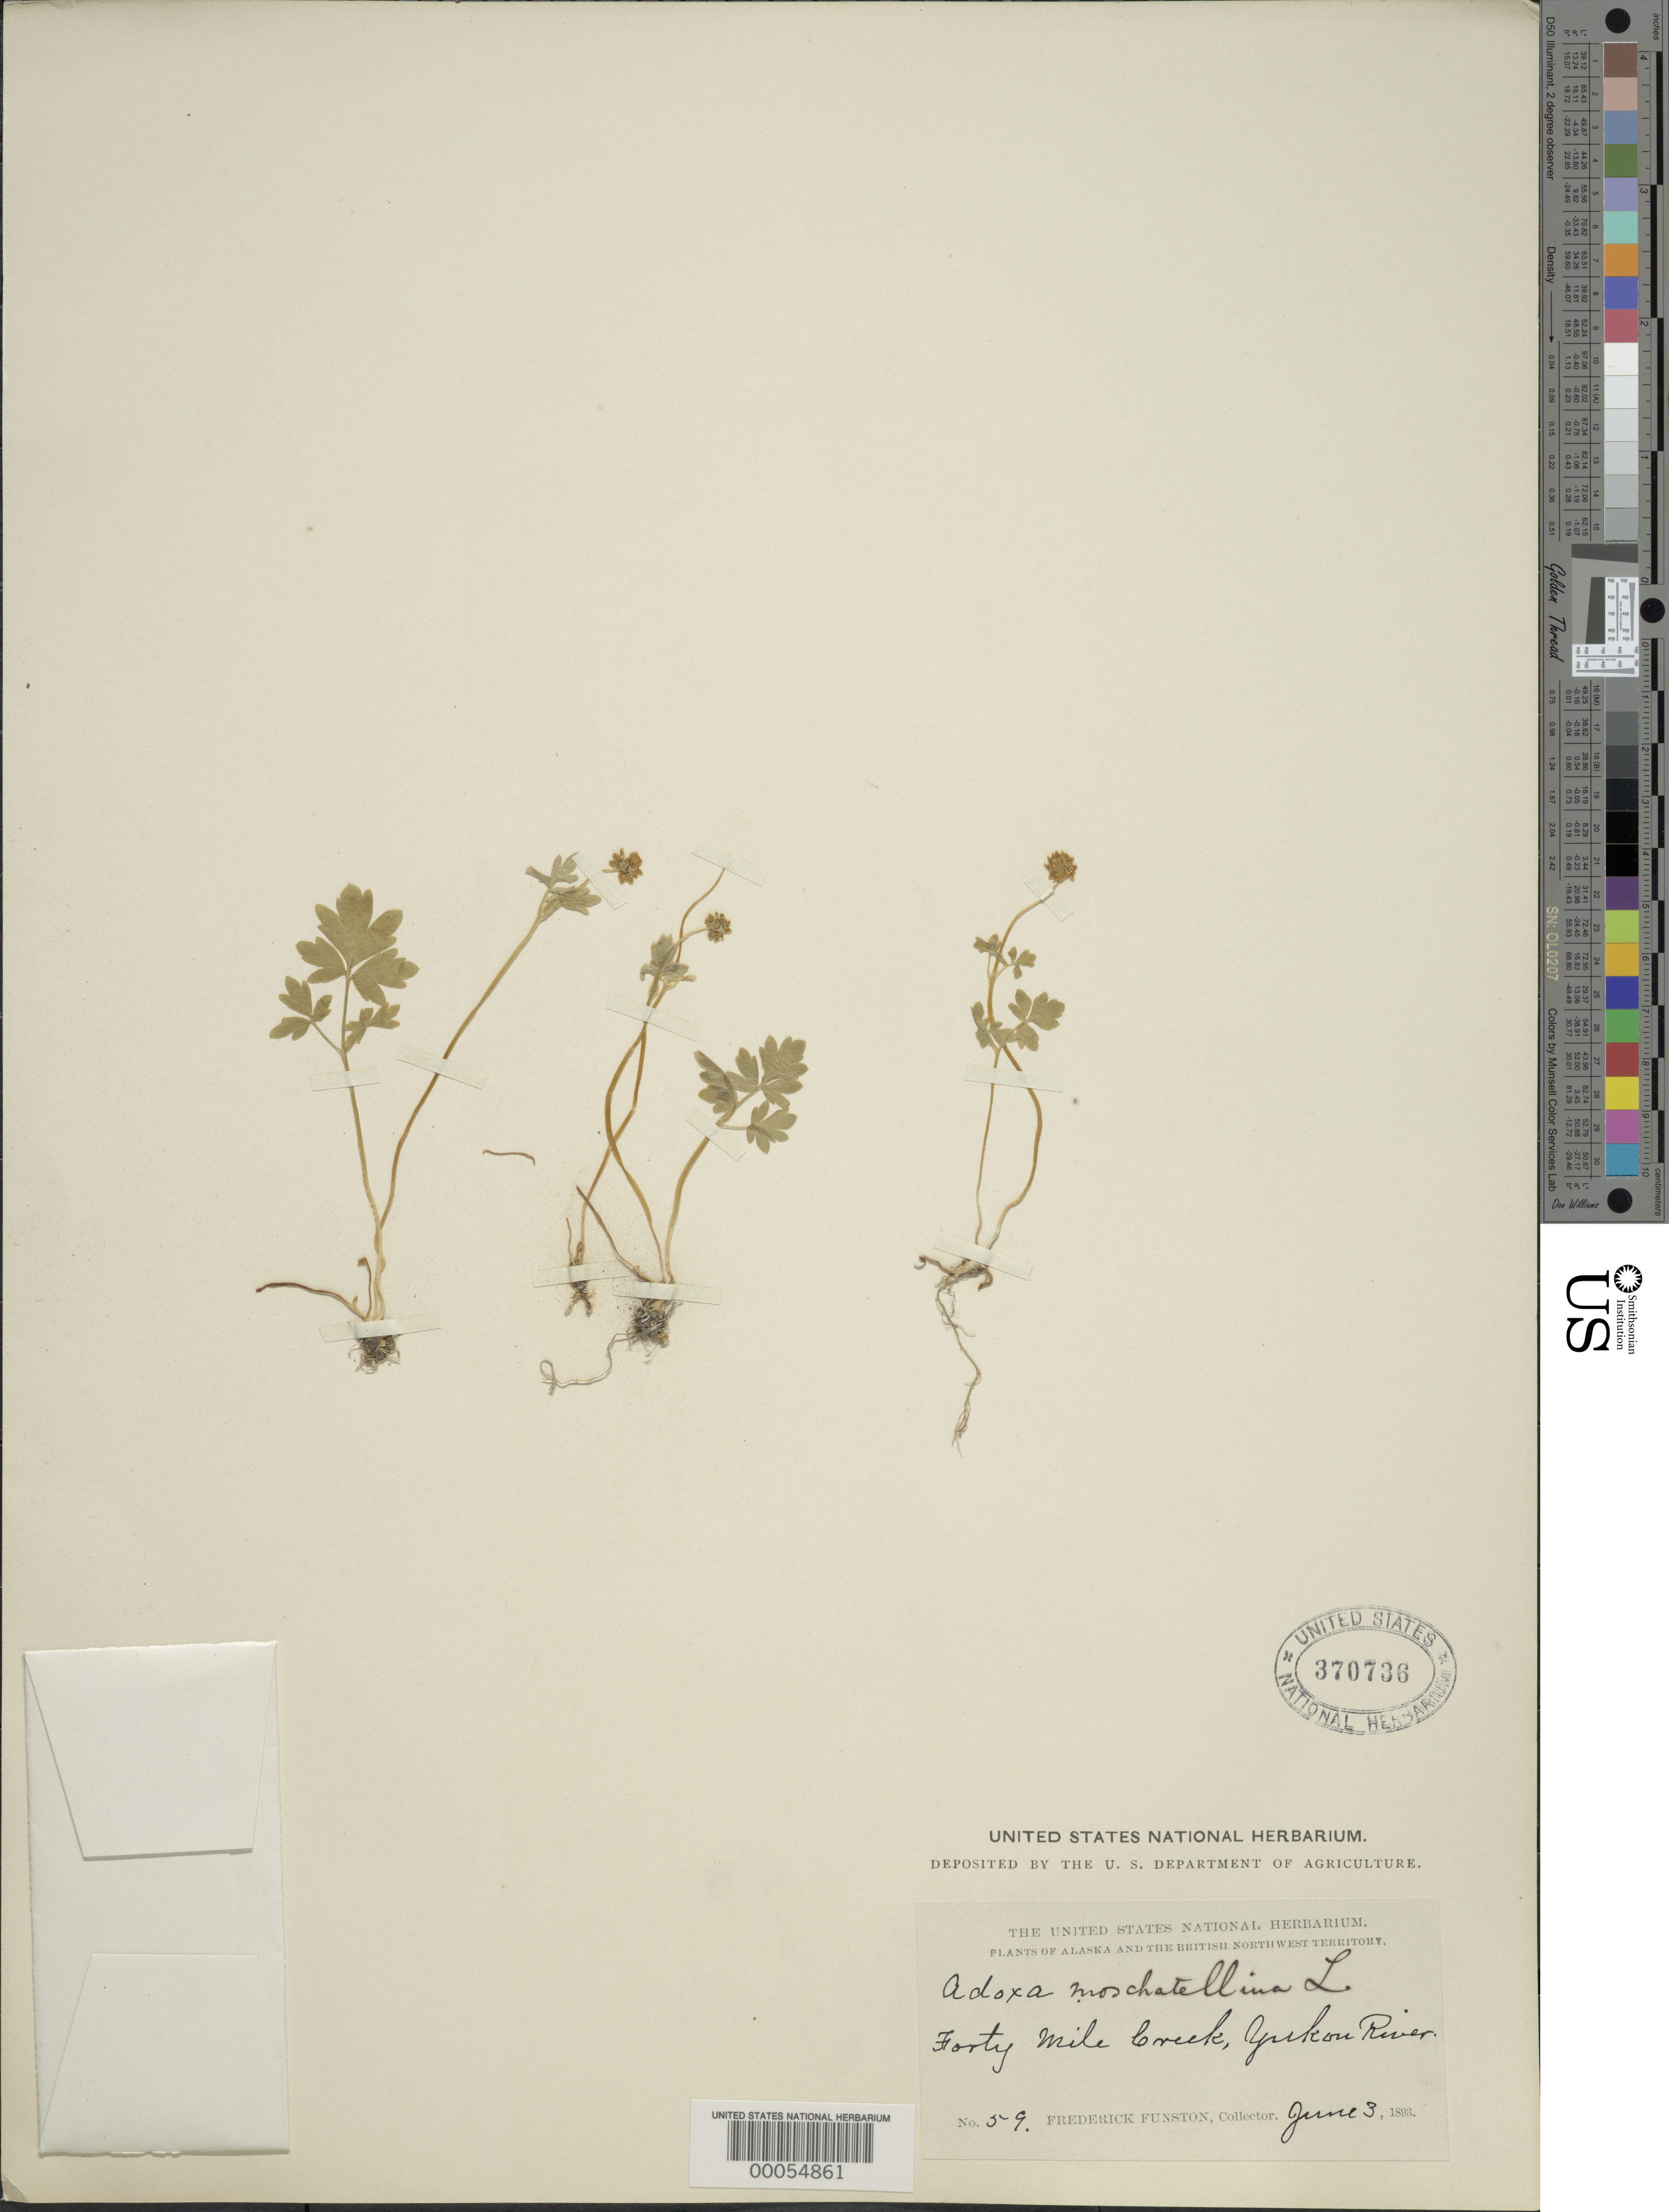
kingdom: Plantae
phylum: Tracheophyta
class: Magnoliopsida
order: Dipsacales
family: Viburnaceae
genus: Adoxa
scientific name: Adoxa moschatellina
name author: L.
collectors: F. Funston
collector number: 59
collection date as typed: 03 Jun 1893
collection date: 1893-06-03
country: United States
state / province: Alaska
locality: Forty mile creek, yukon river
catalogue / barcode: US 370736